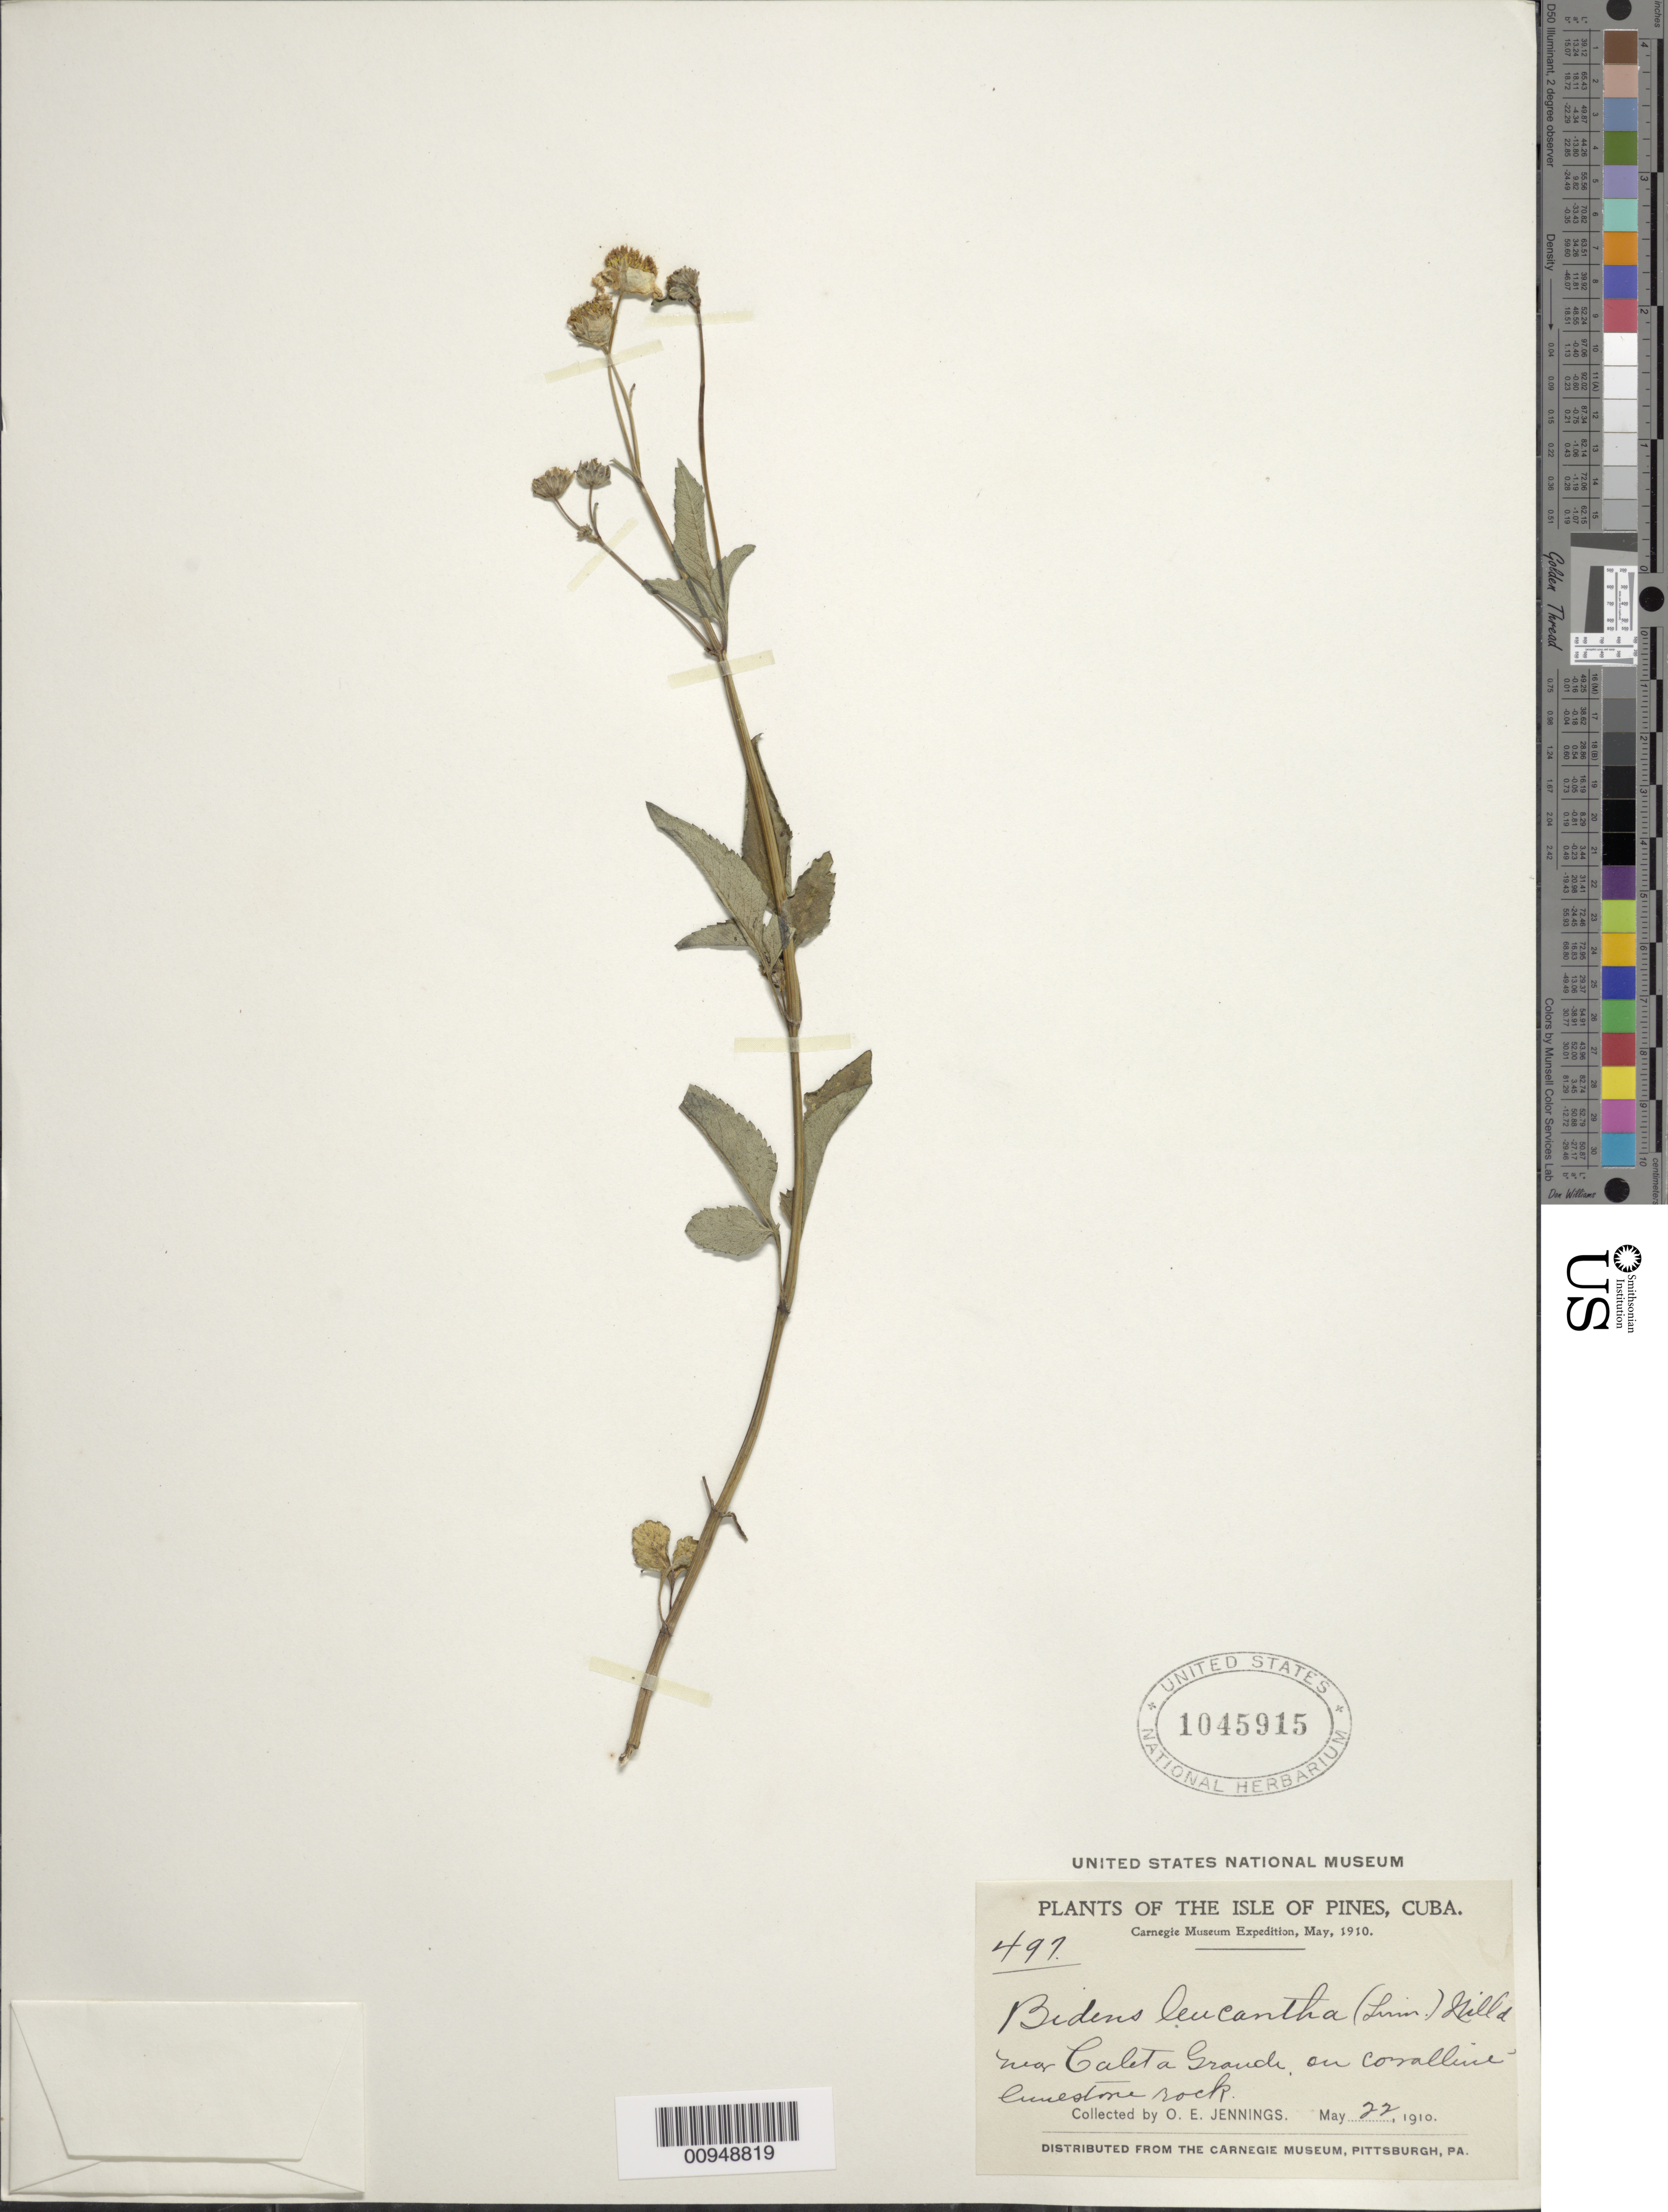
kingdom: Plantae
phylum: Tracheophyta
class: Magnoliopsida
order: Asterales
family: Asteraceae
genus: Bidens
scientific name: Bidens alba var. radiata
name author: (Sch. Bip.) R.E. Ballard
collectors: O. E. Jennings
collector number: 497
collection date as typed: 22 May 1910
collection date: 1910-05-22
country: Cuba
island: Isla de la Juventud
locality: Isle of Pines, Near Caleta Grande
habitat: On coralliere ? limestone rock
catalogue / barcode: US 1045915